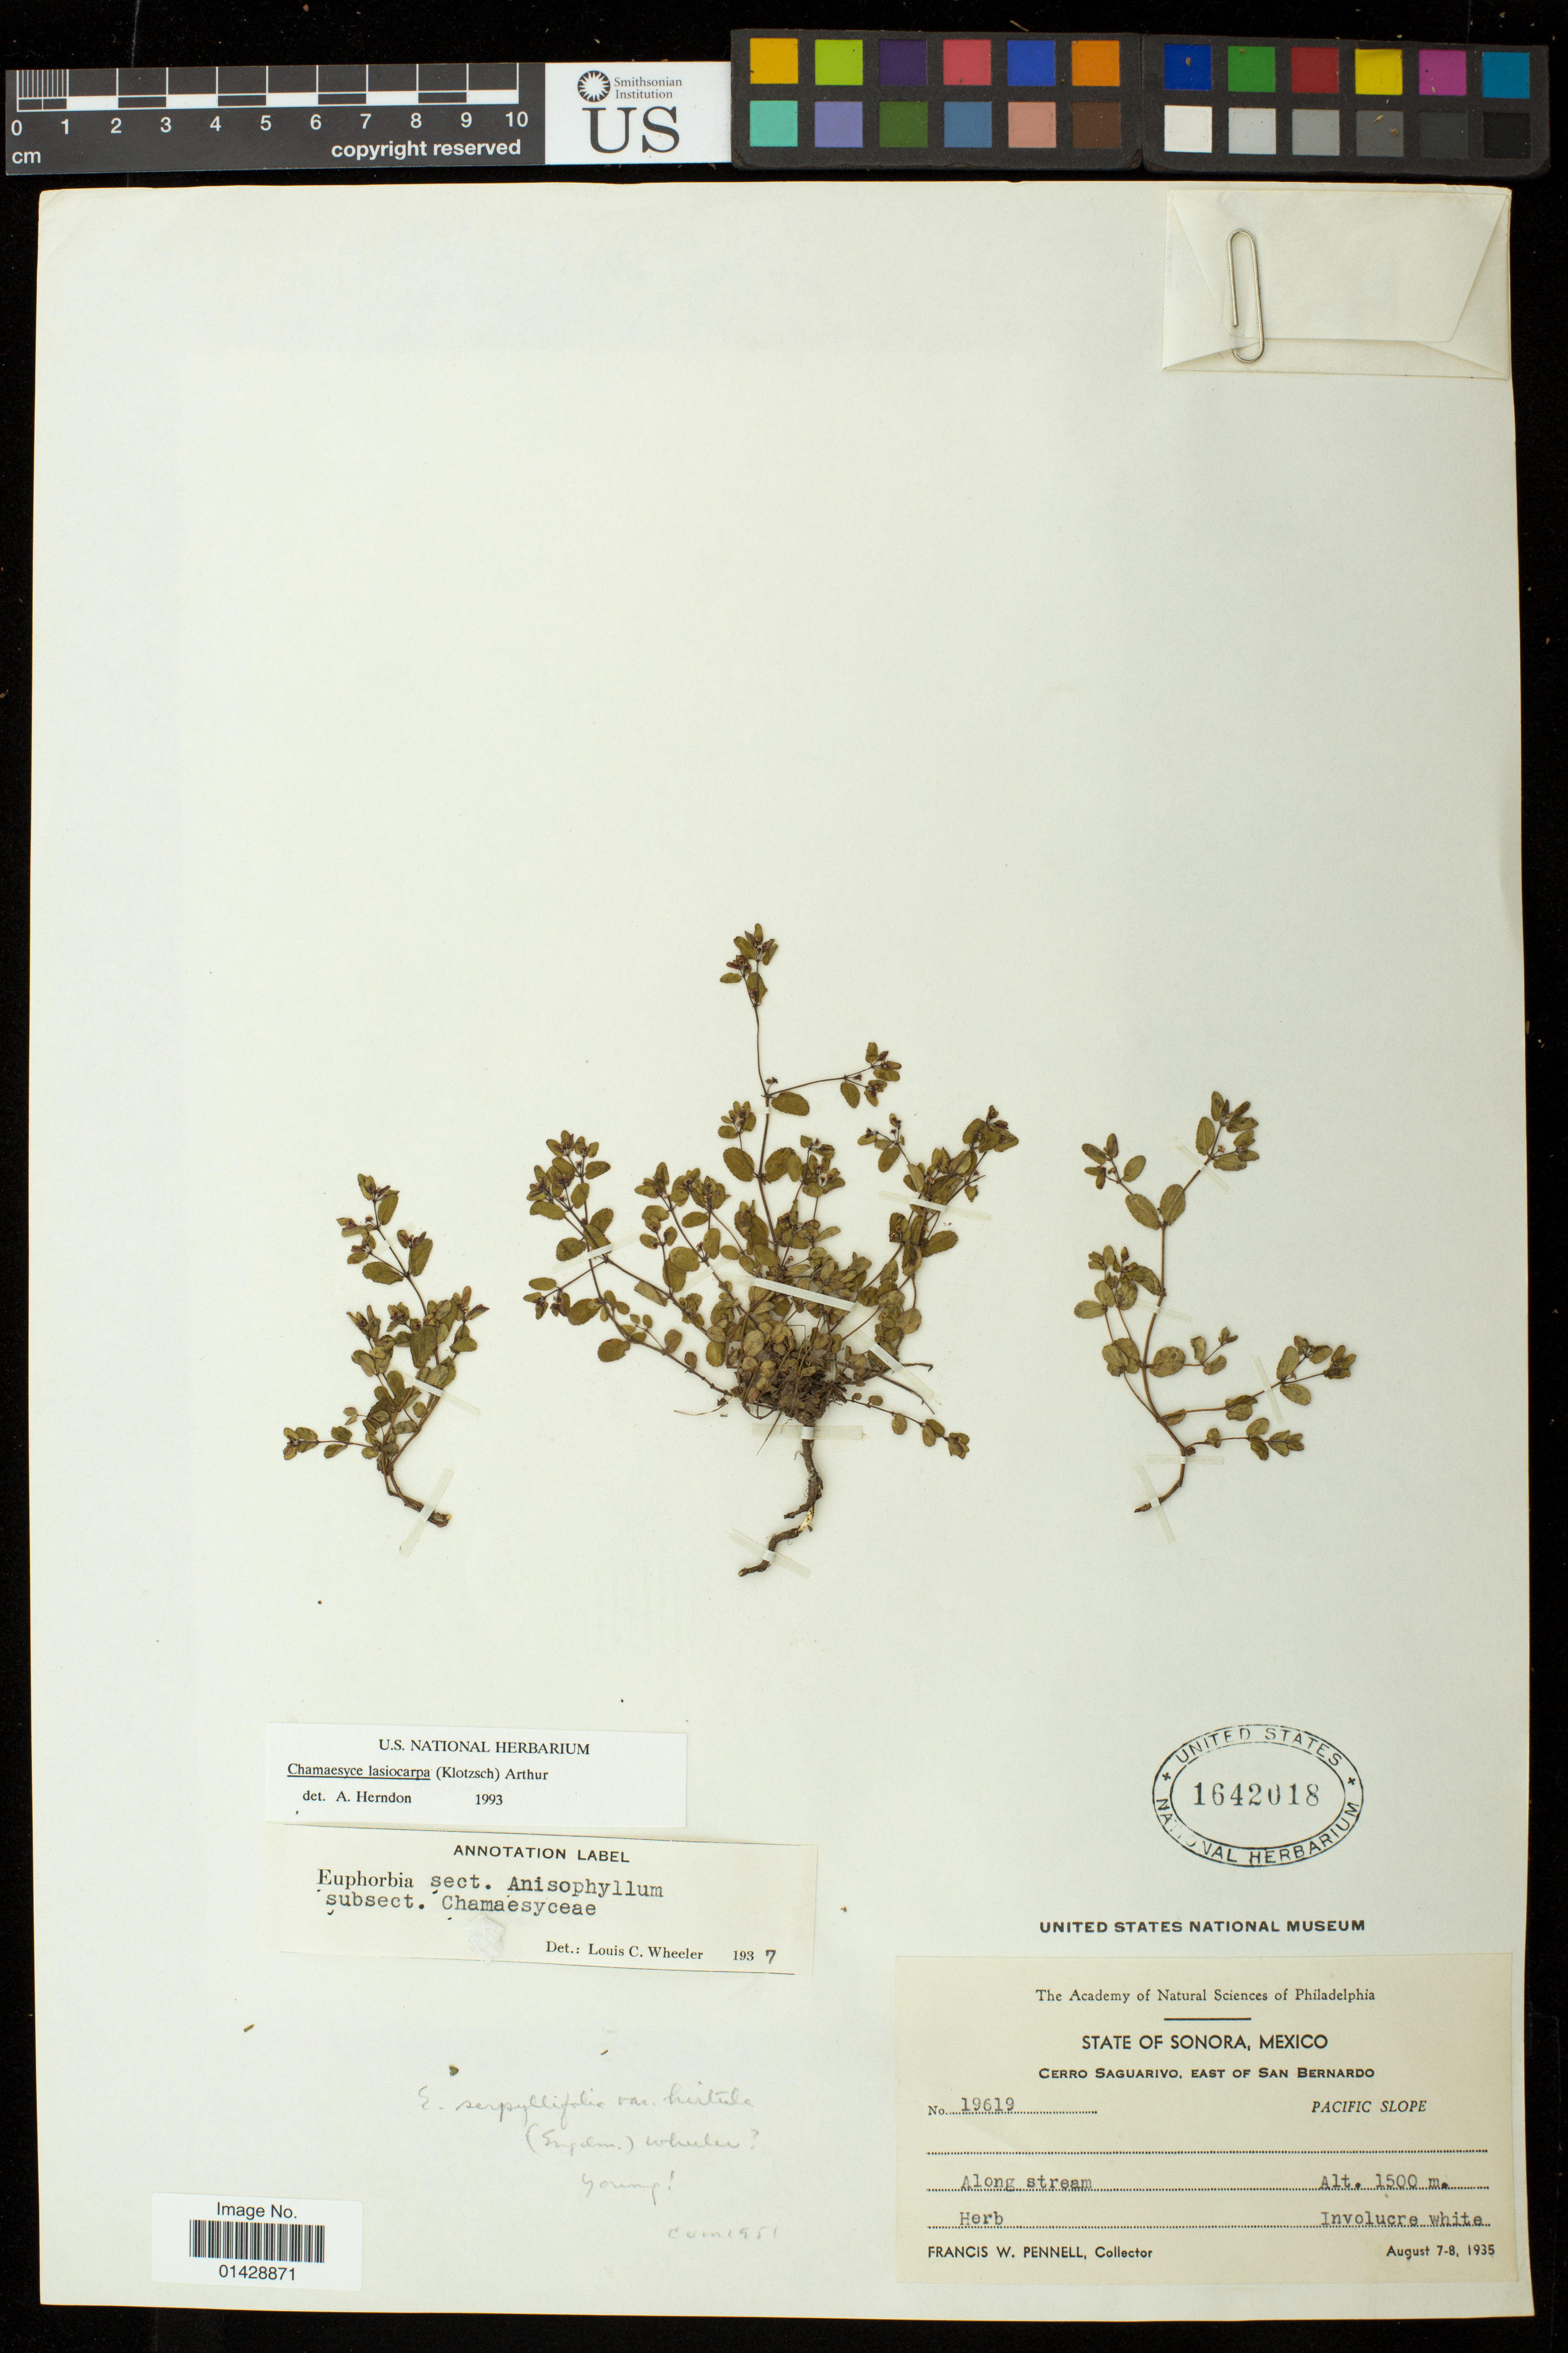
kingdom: Plantae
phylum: Tracheophyta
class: Magnoliopsida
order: Malpighiales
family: Euphorbiaceae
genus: Euphorbia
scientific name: Euphorbia lasiocarpa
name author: Klotzsch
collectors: F. W. Pennell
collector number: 19619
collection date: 1935-08-07/1935-08-08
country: Mexico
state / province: Sonora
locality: Cerro Saguarivo, East of San Bernardo; Pacific Slope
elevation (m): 1500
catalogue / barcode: US 1642018